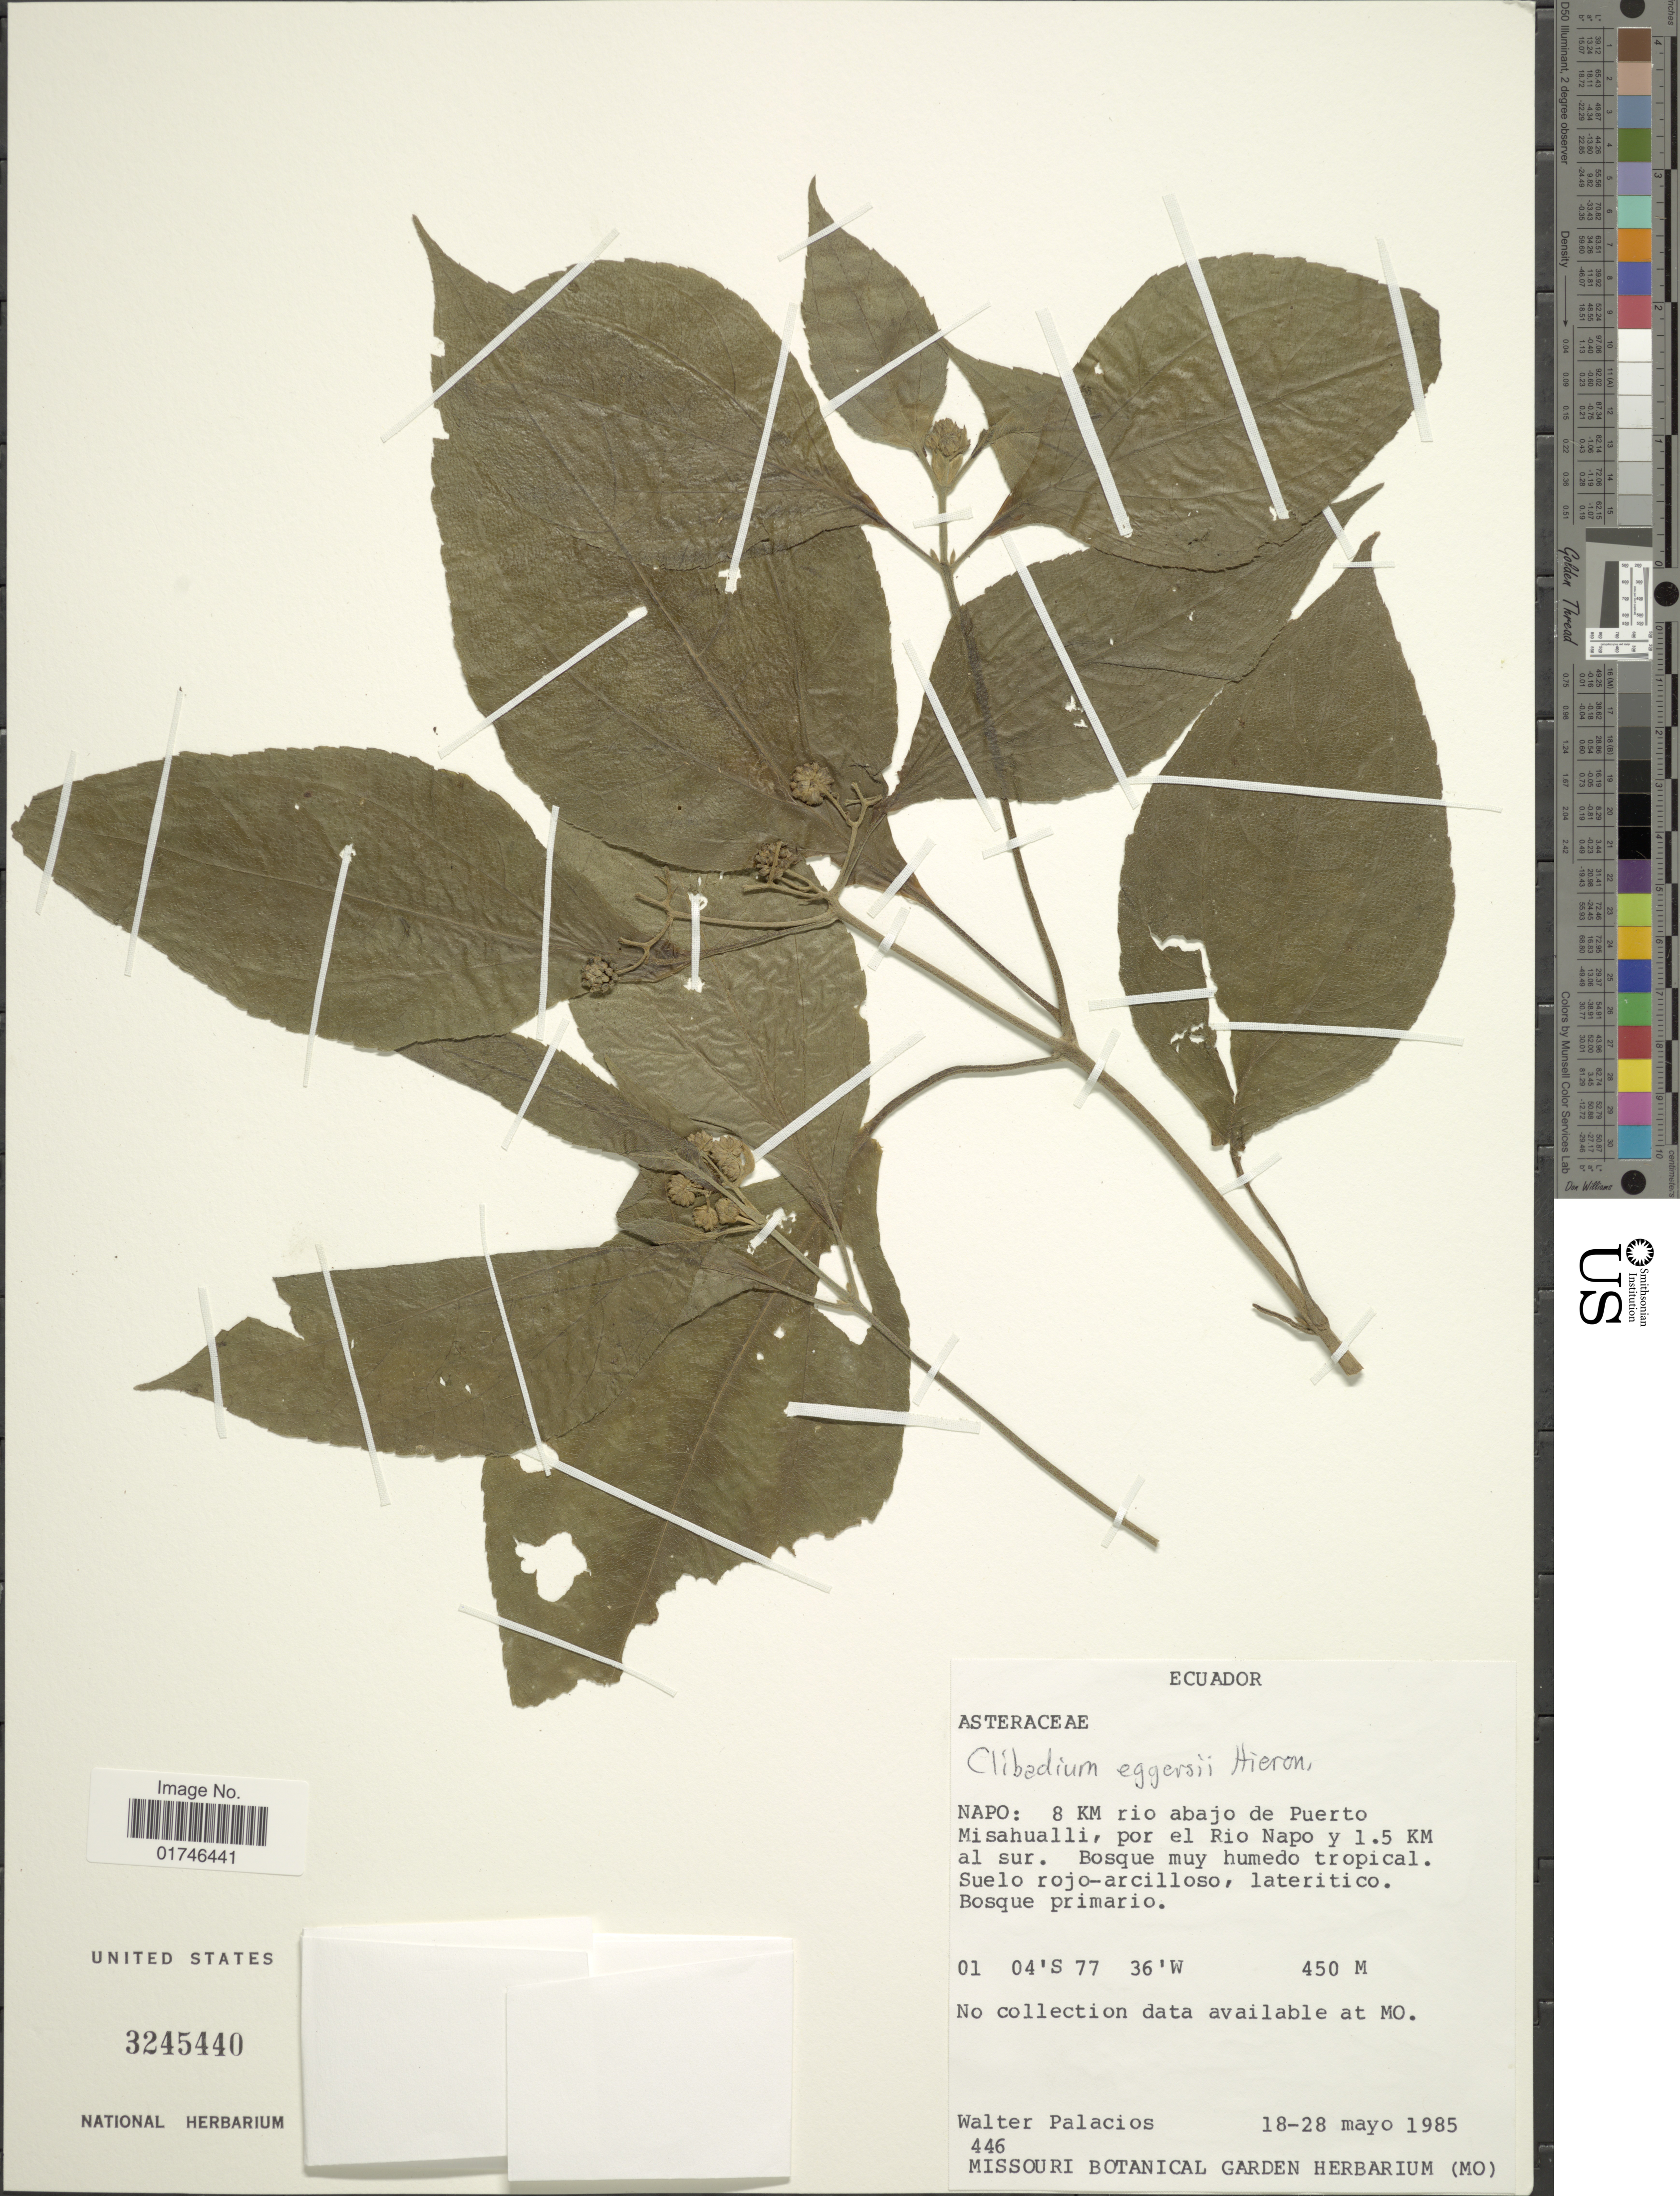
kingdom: Plantae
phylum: Tracheophyta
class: Magnoliopsida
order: Asterales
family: Asteraceae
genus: Clibadium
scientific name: Clibadium eggersii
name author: Hieron.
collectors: W. Palacios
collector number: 446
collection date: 1985-05-18/1985-05-28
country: Ecuador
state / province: Napo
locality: Napo: 8 km rio abjo de puerto Misahualli, por el Rio Napo y 1.5 Km al sur.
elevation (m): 450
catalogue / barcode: US 3245440